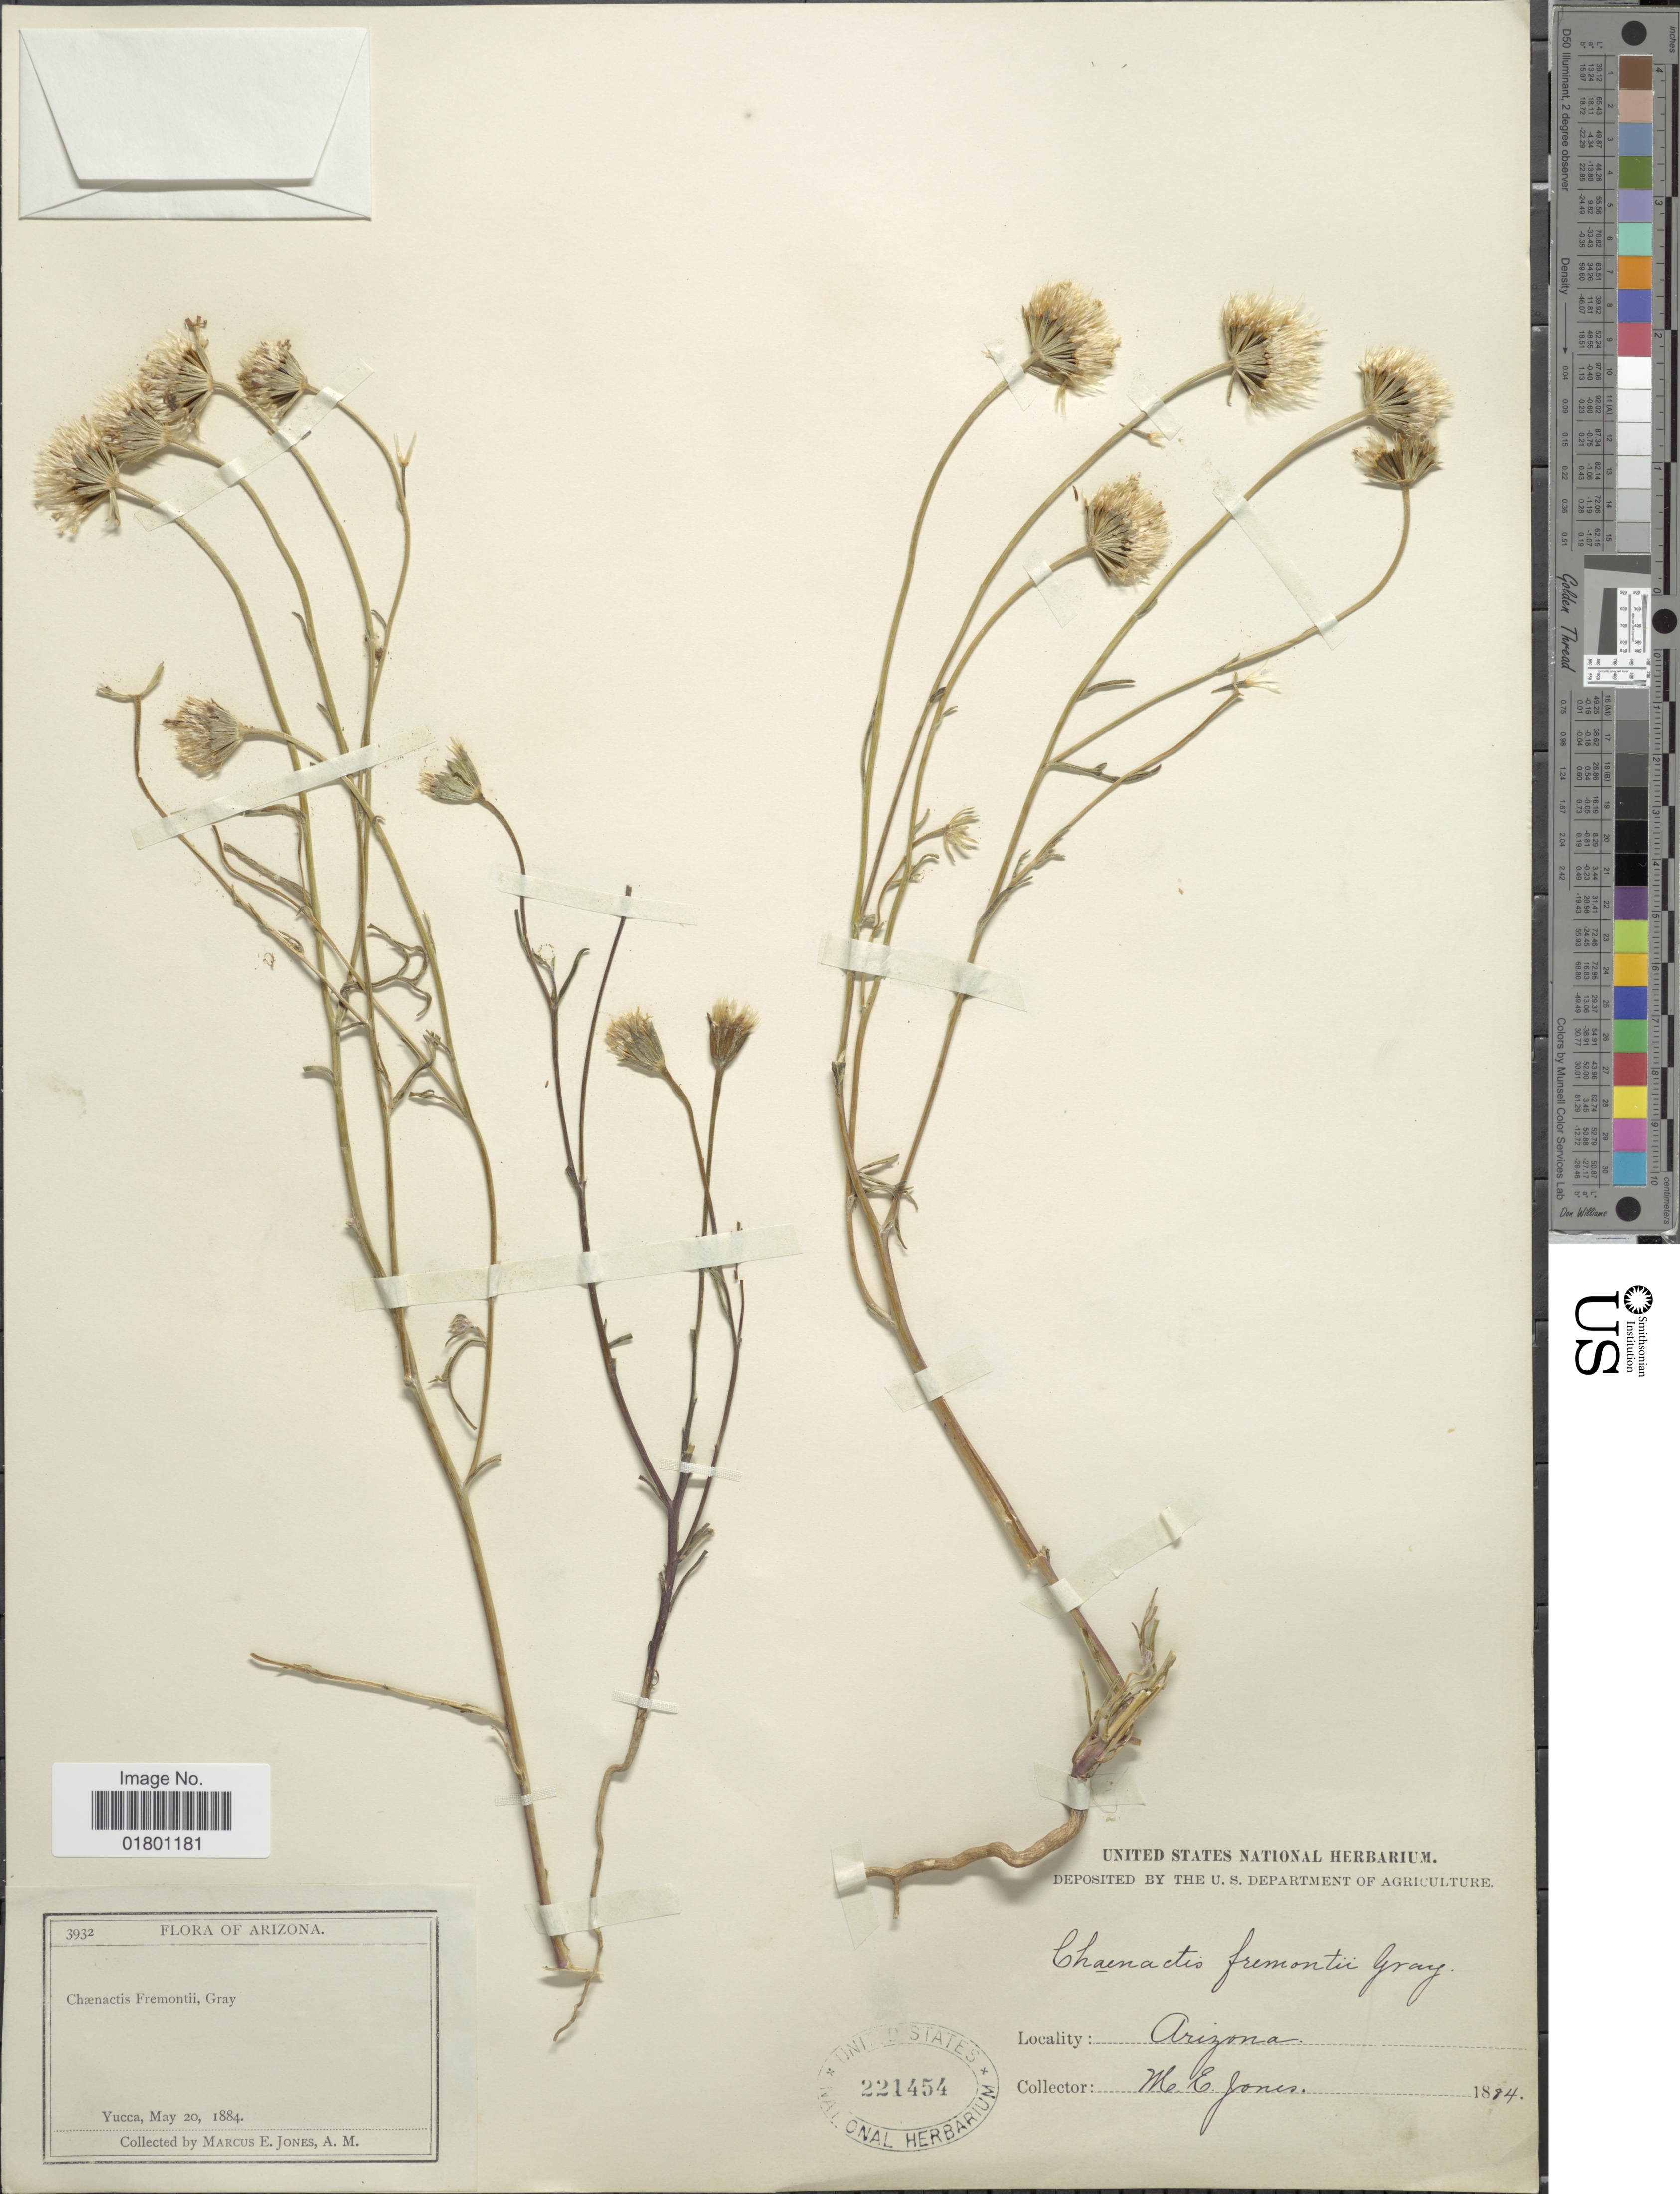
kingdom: Plantae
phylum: Tracheophyta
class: Magnoliopsida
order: Asterales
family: Asteraceae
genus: Chaenactis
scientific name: Chaenactis fremontii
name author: A. Gray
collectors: M. E. Jones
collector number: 3932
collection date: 1884-05-20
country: United States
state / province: Arizona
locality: Yucca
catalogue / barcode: US 221454